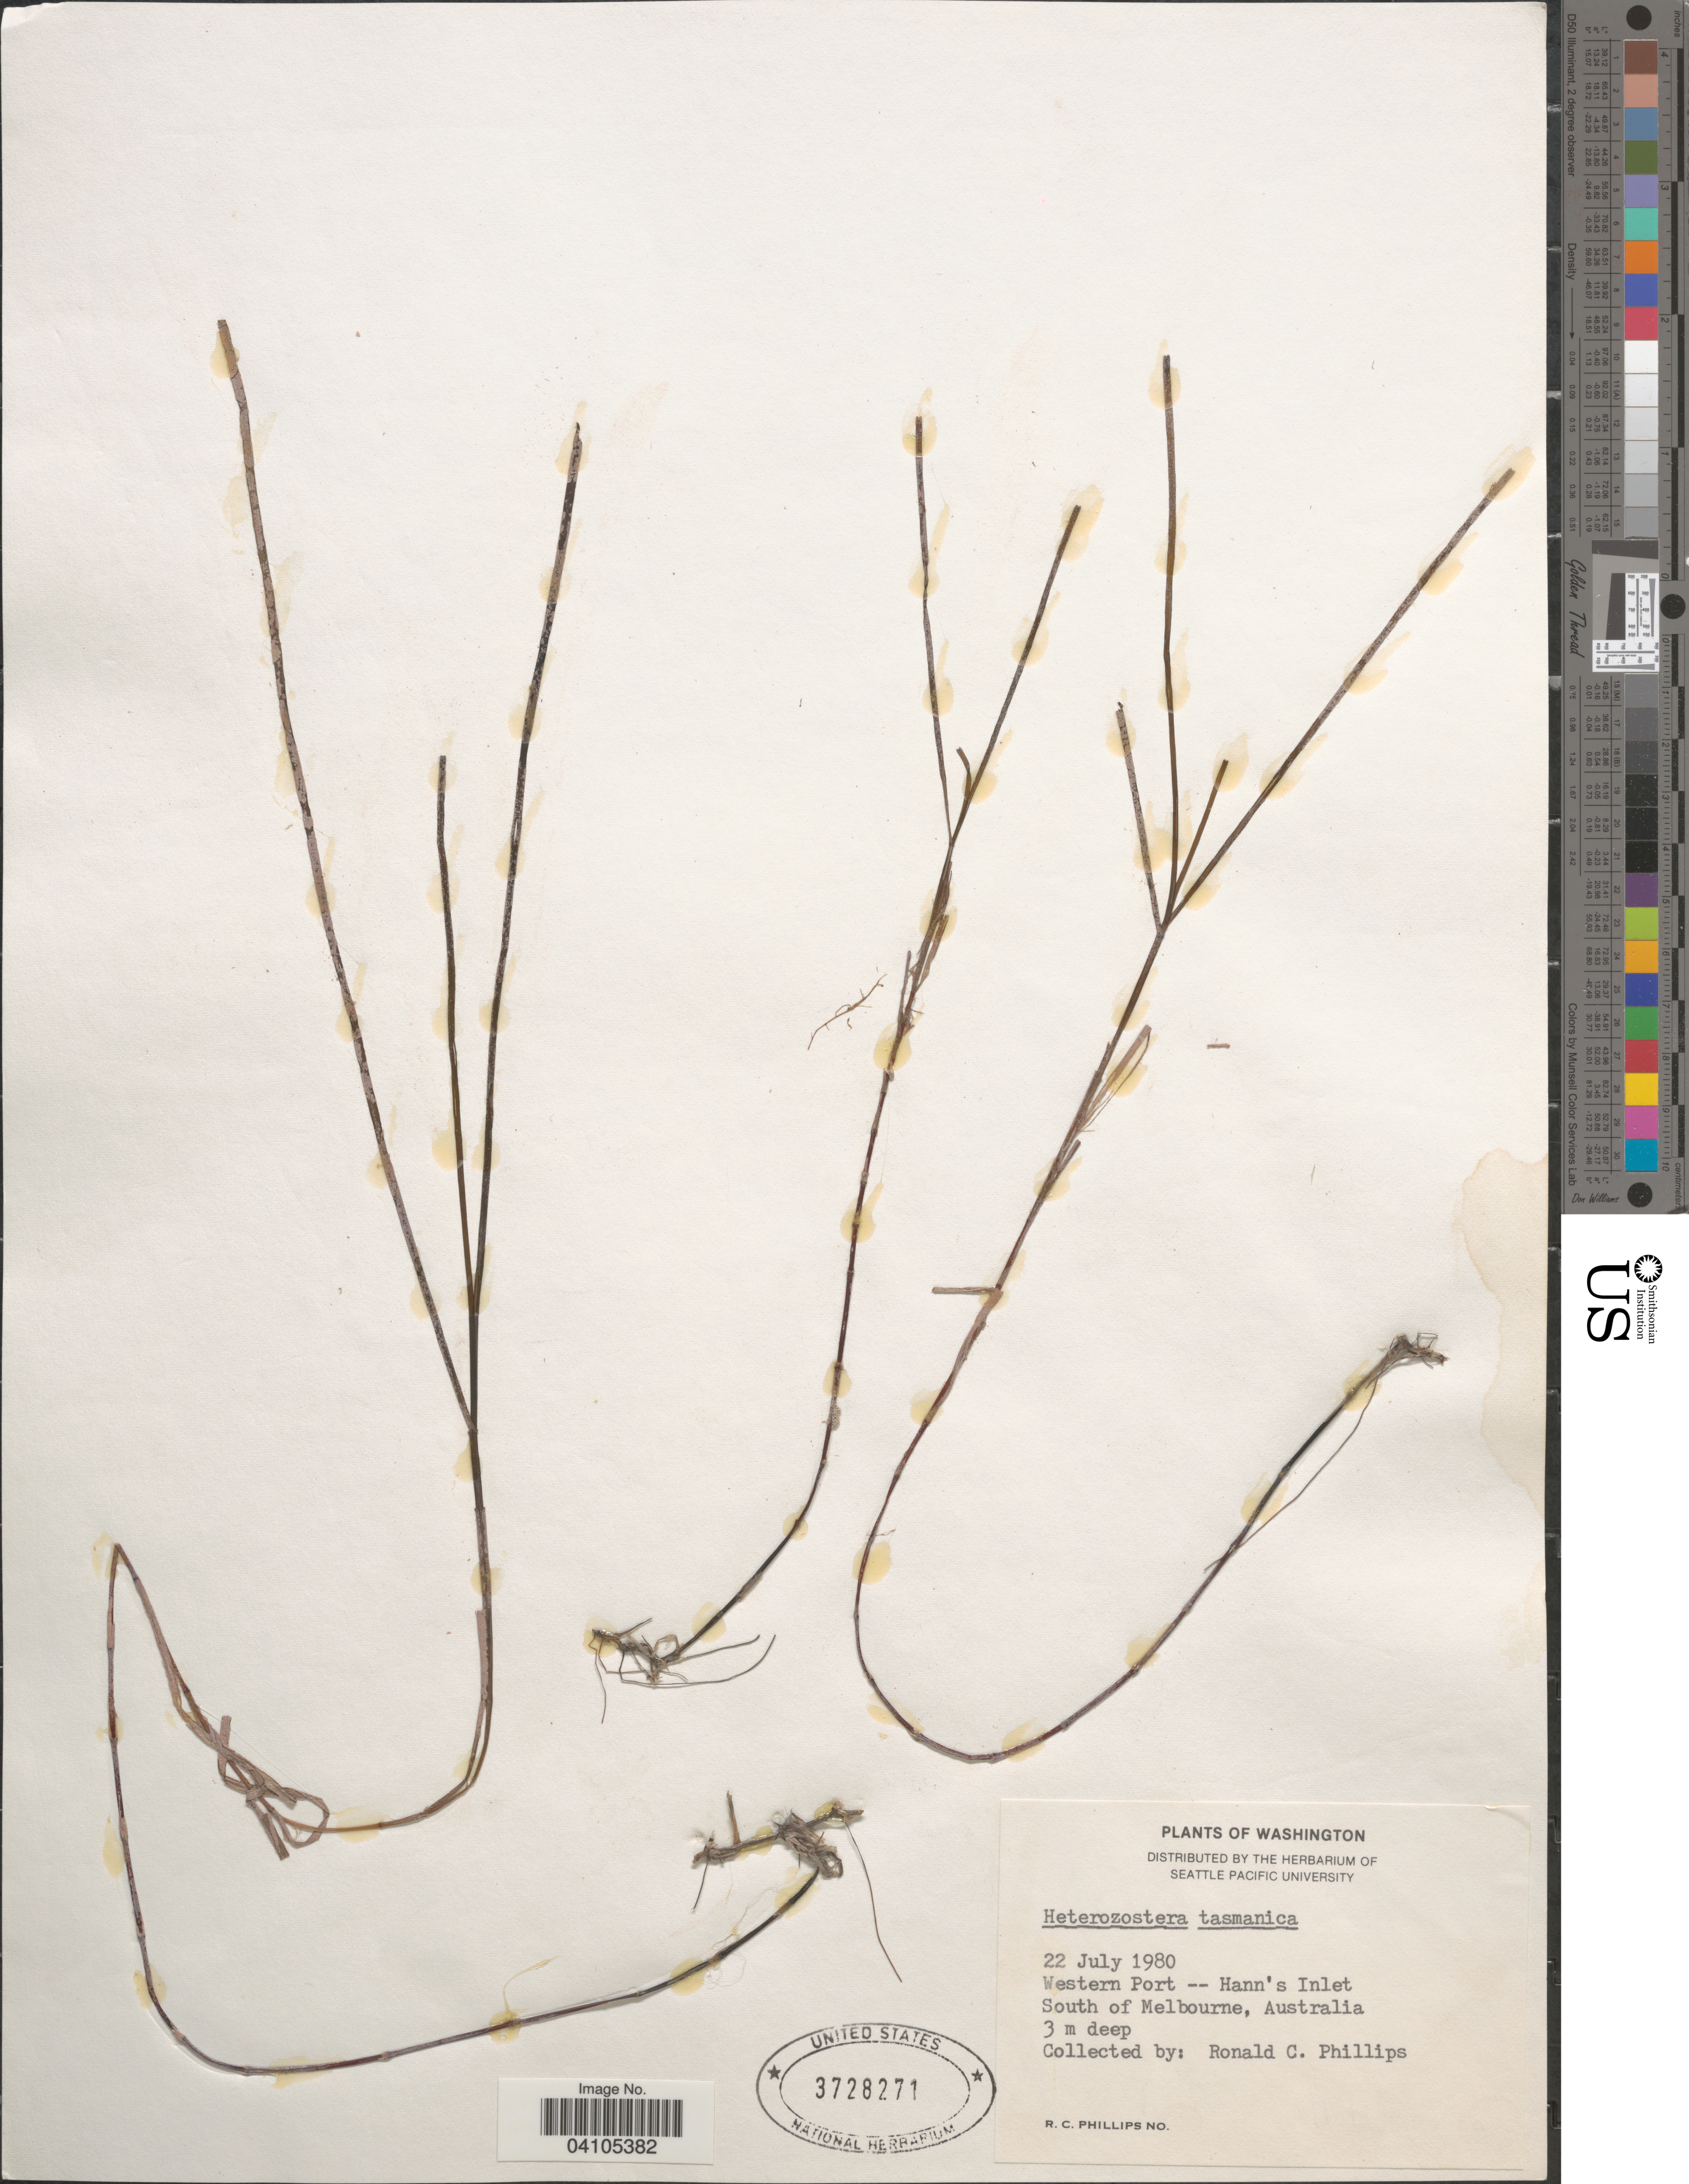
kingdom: Plantae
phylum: Tracheophyta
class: Liliopsida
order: Alismatales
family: Zosteraceae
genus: Heterozostera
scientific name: Heterozostera tasmanica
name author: (Martens ex Aschers.) Hartog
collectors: R. C. Phillips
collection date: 1980-07-22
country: Australia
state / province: Victoria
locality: Western Port -- Hann's Inlet. South of Melbourne.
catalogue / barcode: US 3728271